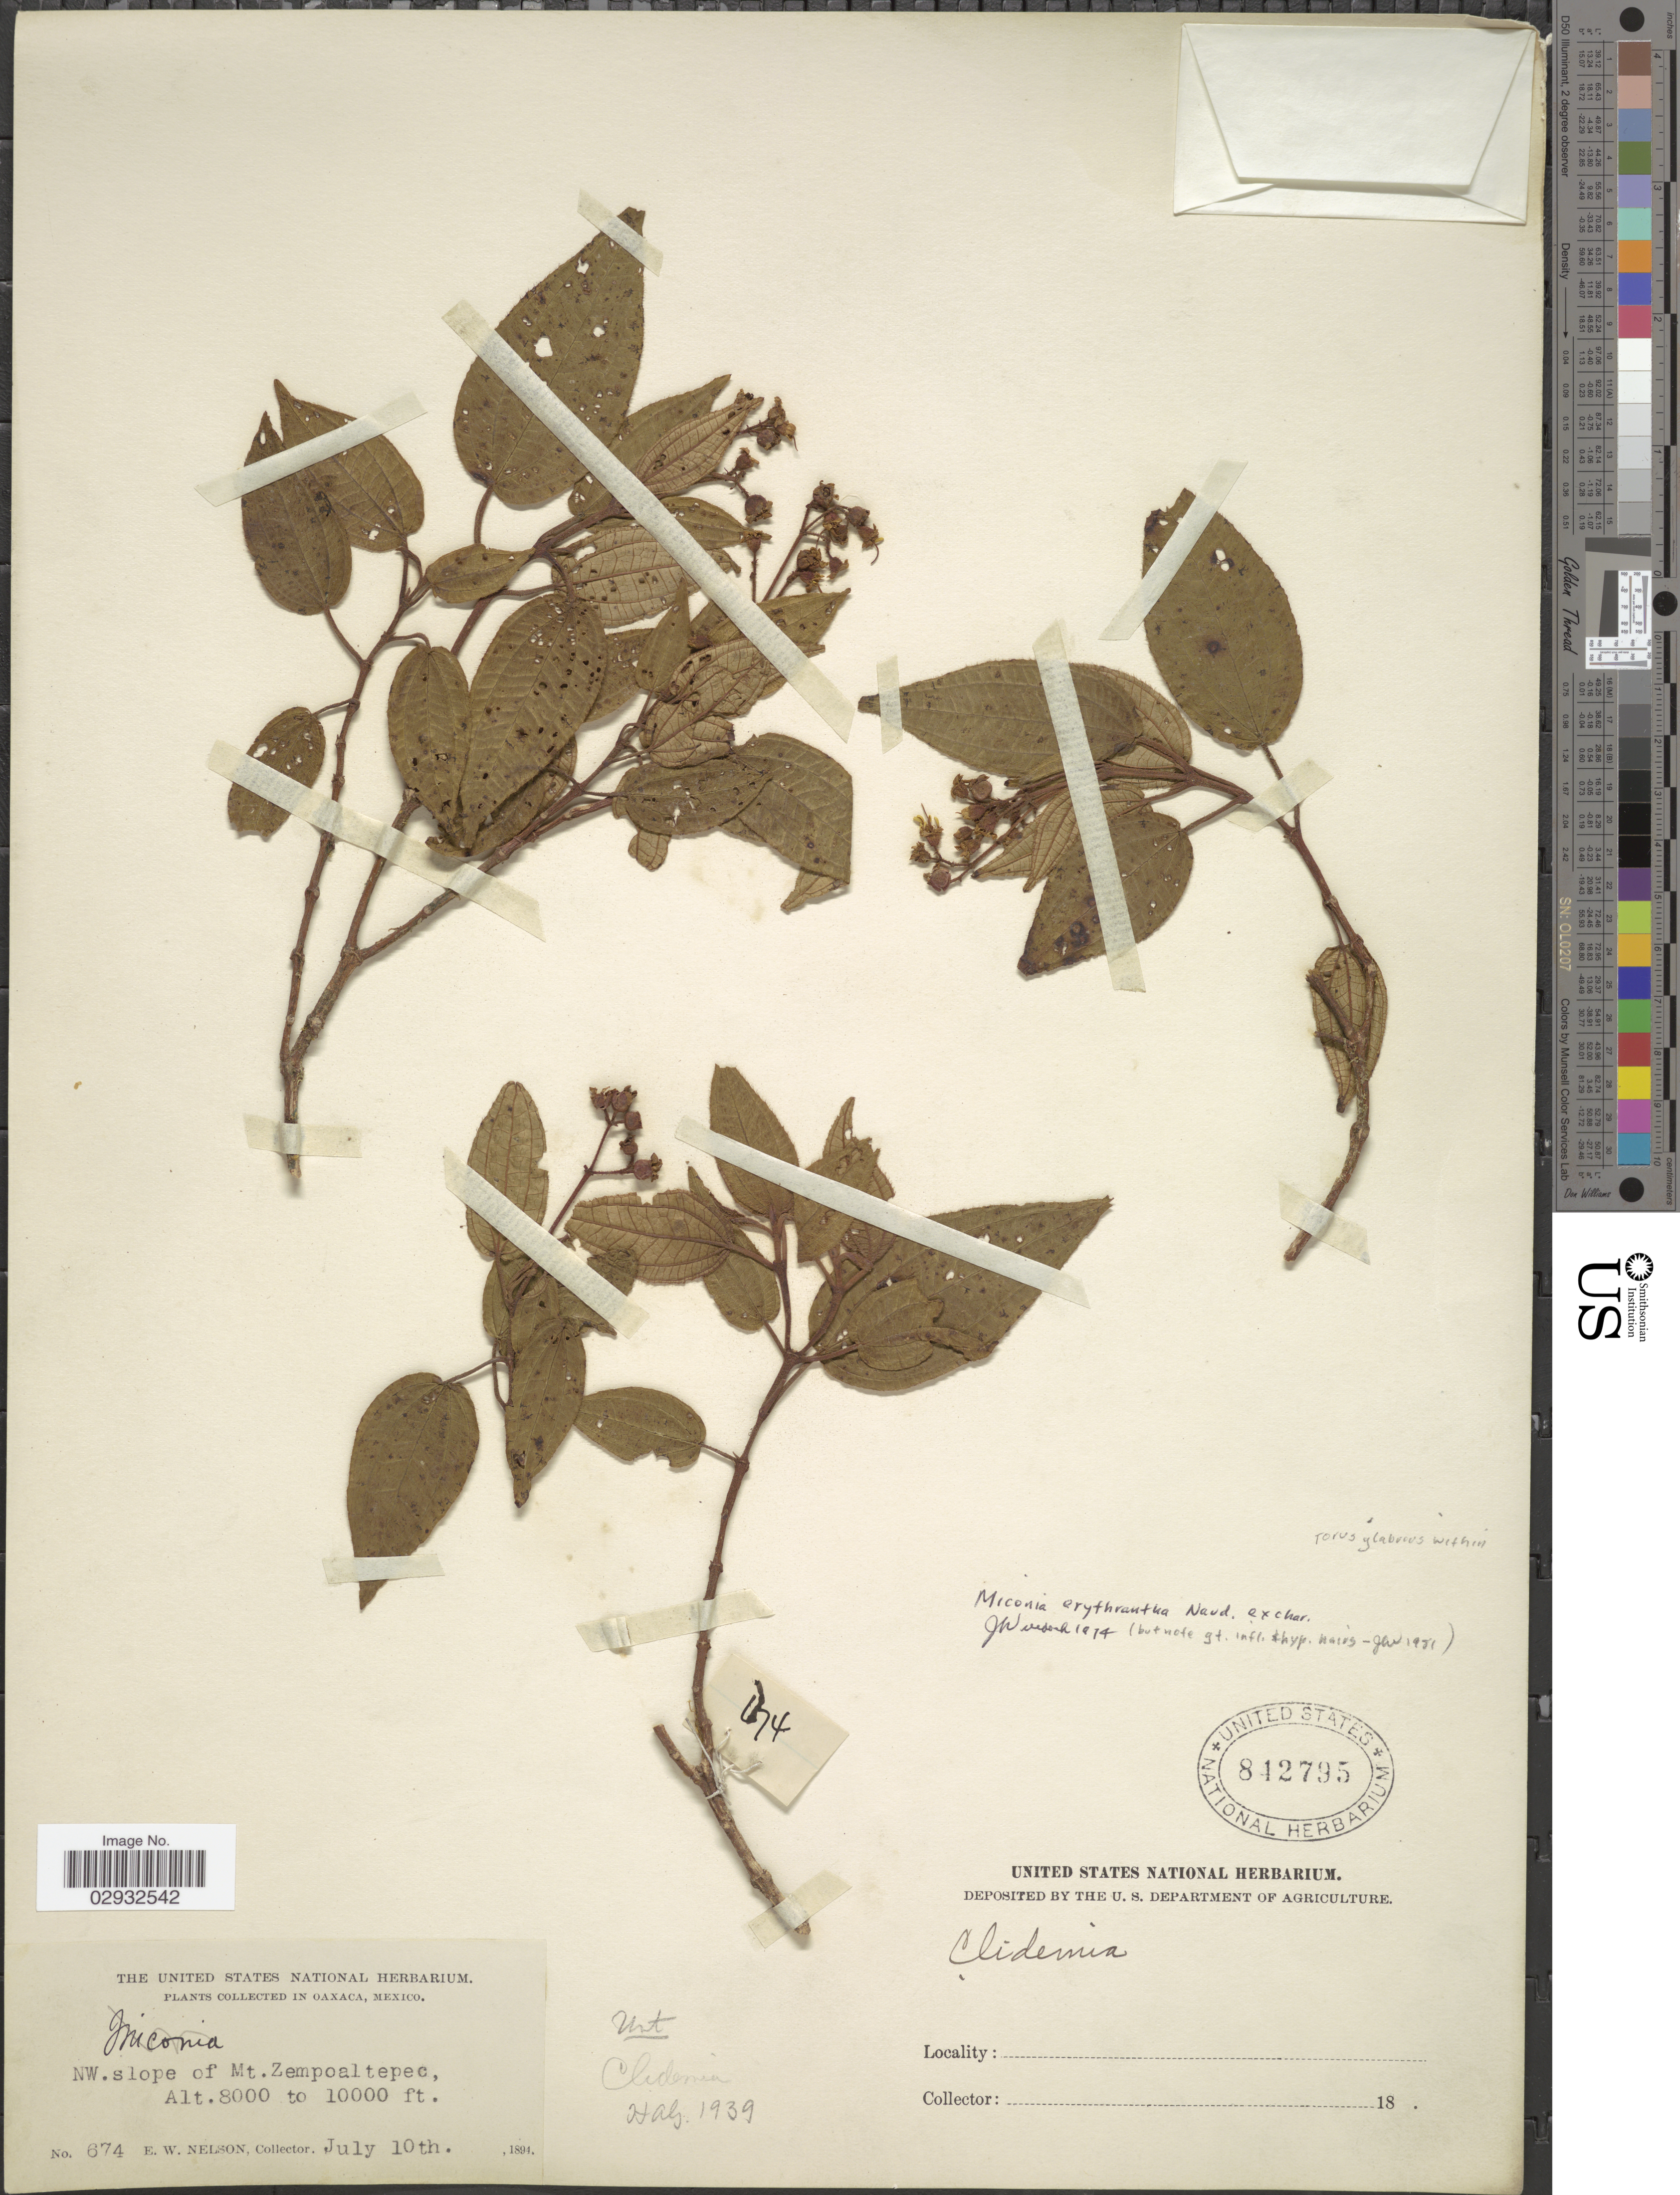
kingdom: Plantae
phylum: Tracheophyta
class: Magnoliopsida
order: Myrtales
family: Melastomataceae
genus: Miconia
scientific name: Miconia erythrantha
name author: Naudin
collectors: E. W. Nelson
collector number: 674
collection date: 1894-07-10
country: Mexico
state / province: Oaxaca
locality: NW. slope of Mt. Zempoaltepec.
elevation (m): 2438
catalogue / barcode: US 842795